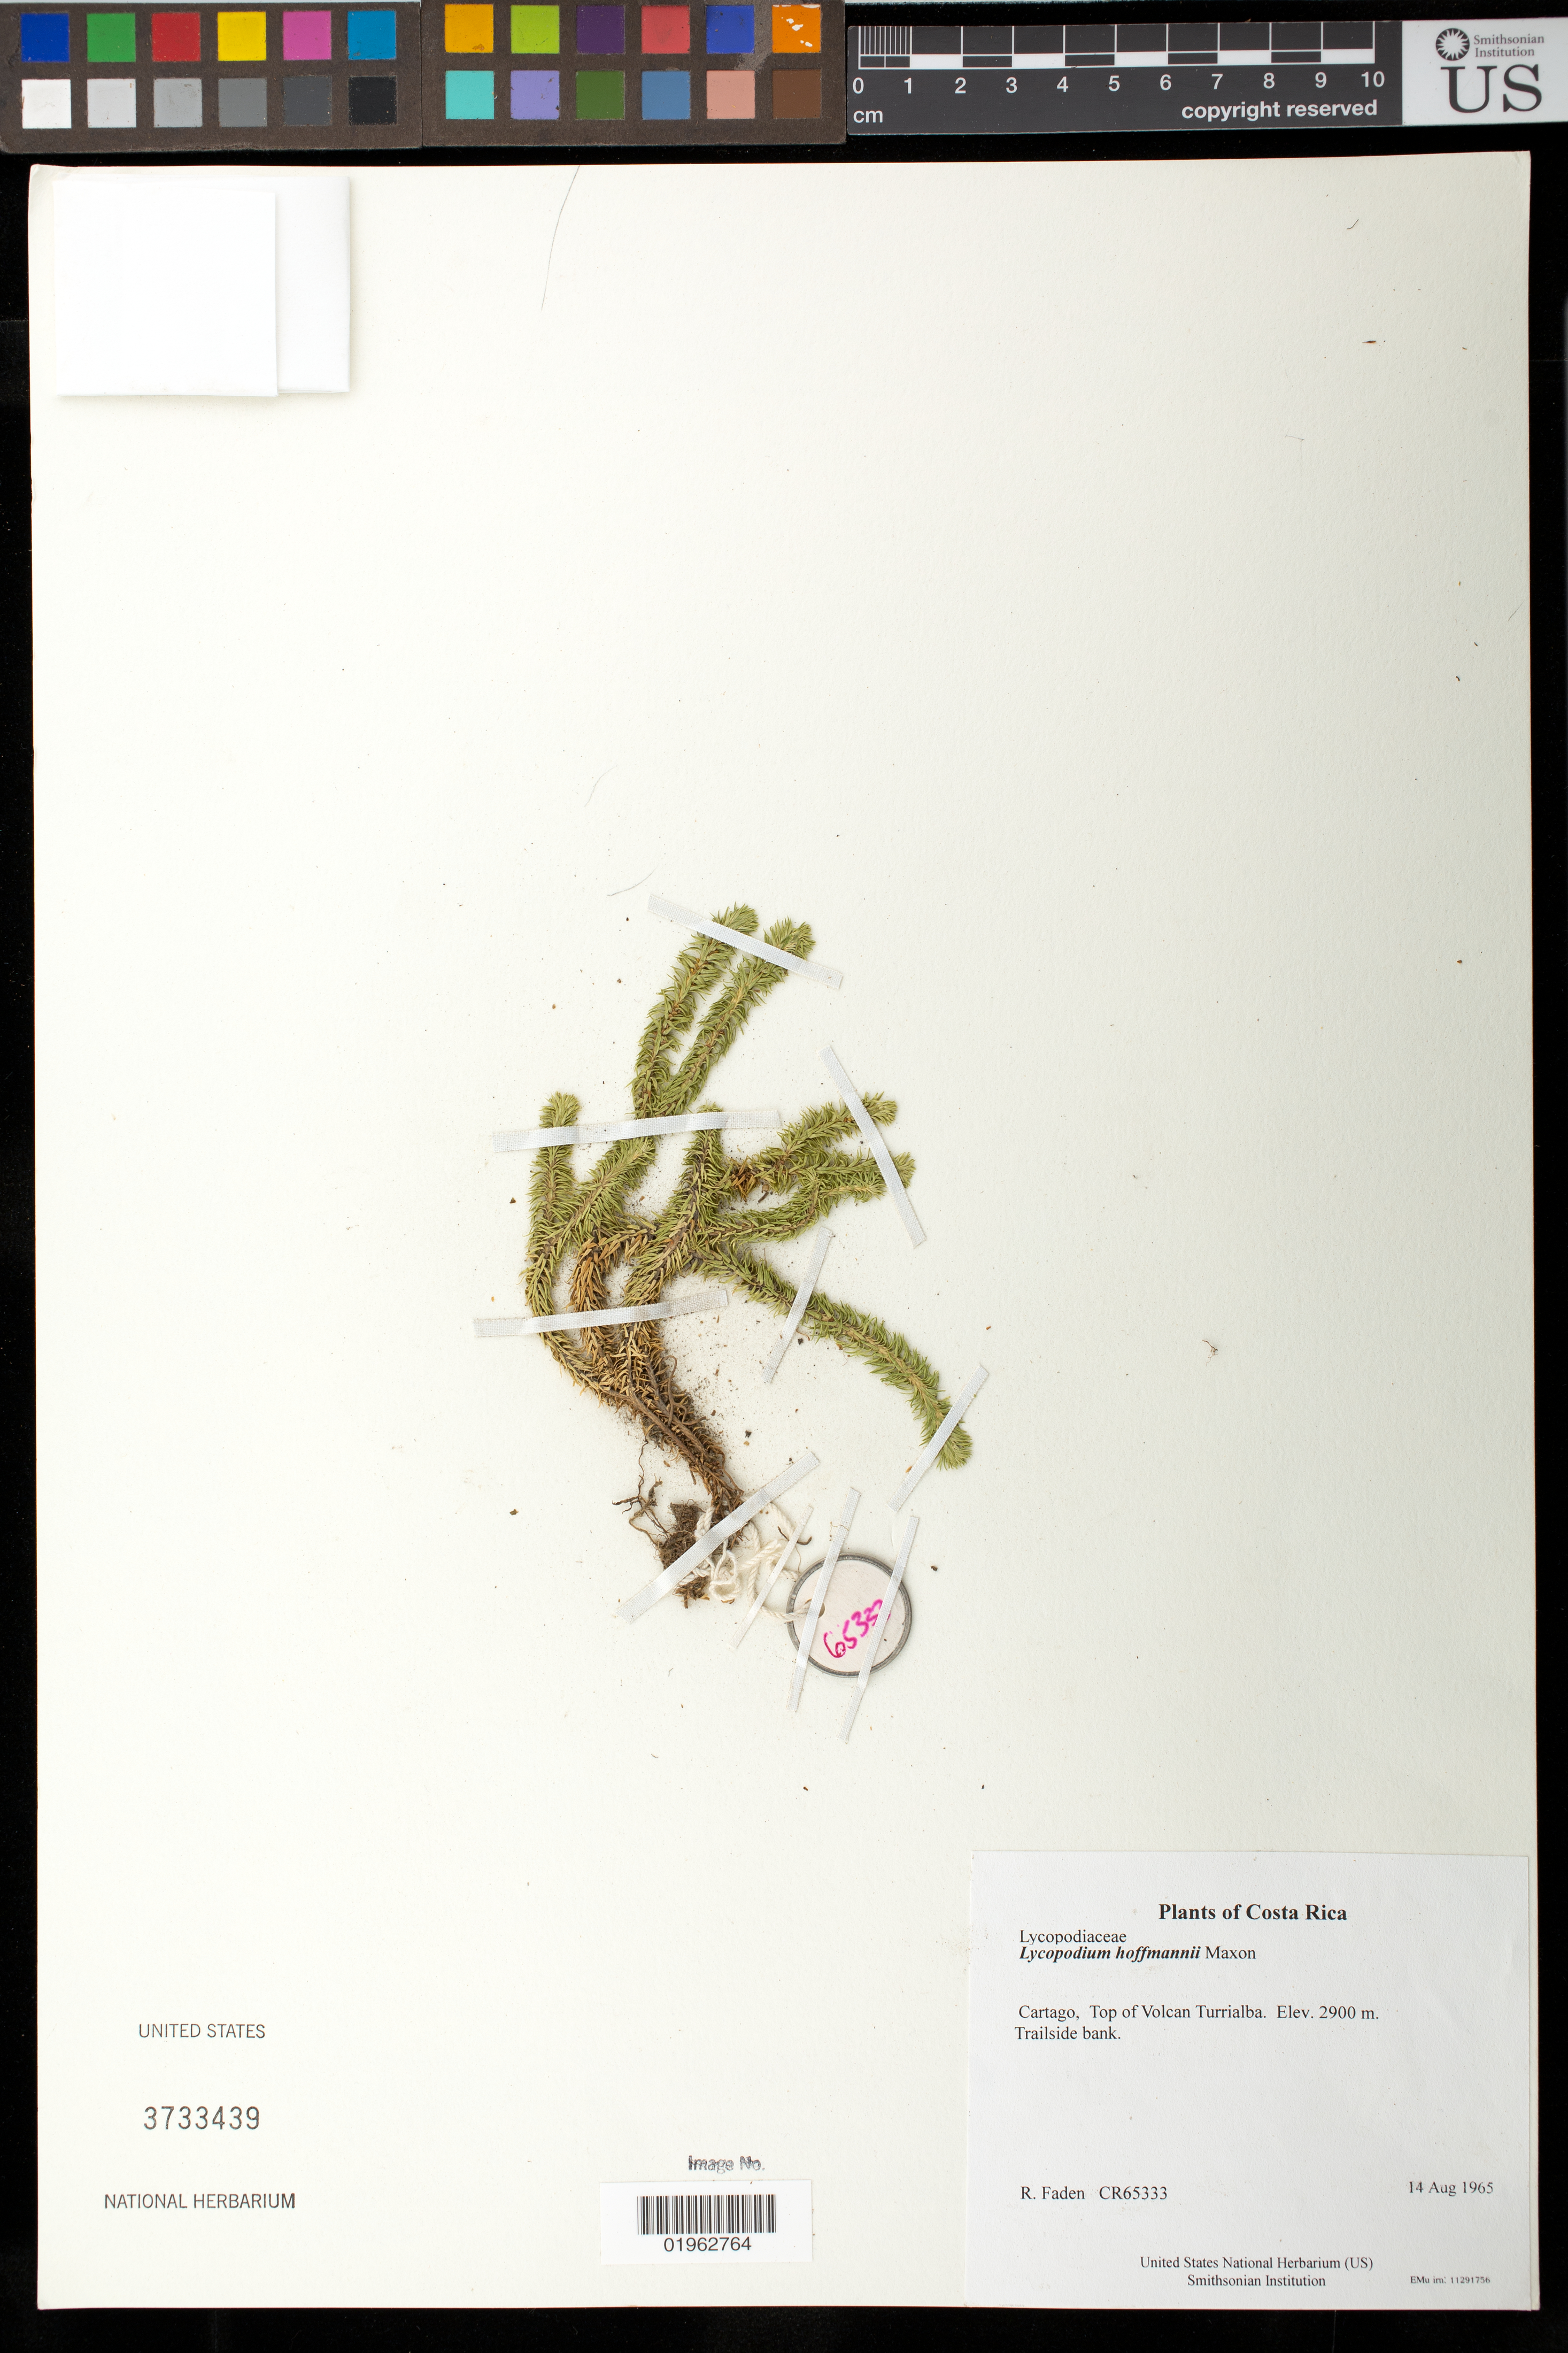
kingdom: Plantae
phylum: Tracheophyta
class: Lycopodiopsida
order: Lycopodiales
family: Lycopodiaceae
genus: Phlegmariurus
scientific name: Phlegmariurus hoffmannii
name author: (Maxon) B. Øllg.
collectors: R. B. Faden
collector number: CR65333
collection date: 1965-08-14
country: Costa Rica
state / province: Cartago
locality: Top of Volcan Turrialba.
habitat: Trailside bank.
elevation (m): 2900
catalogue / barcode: US 3733439